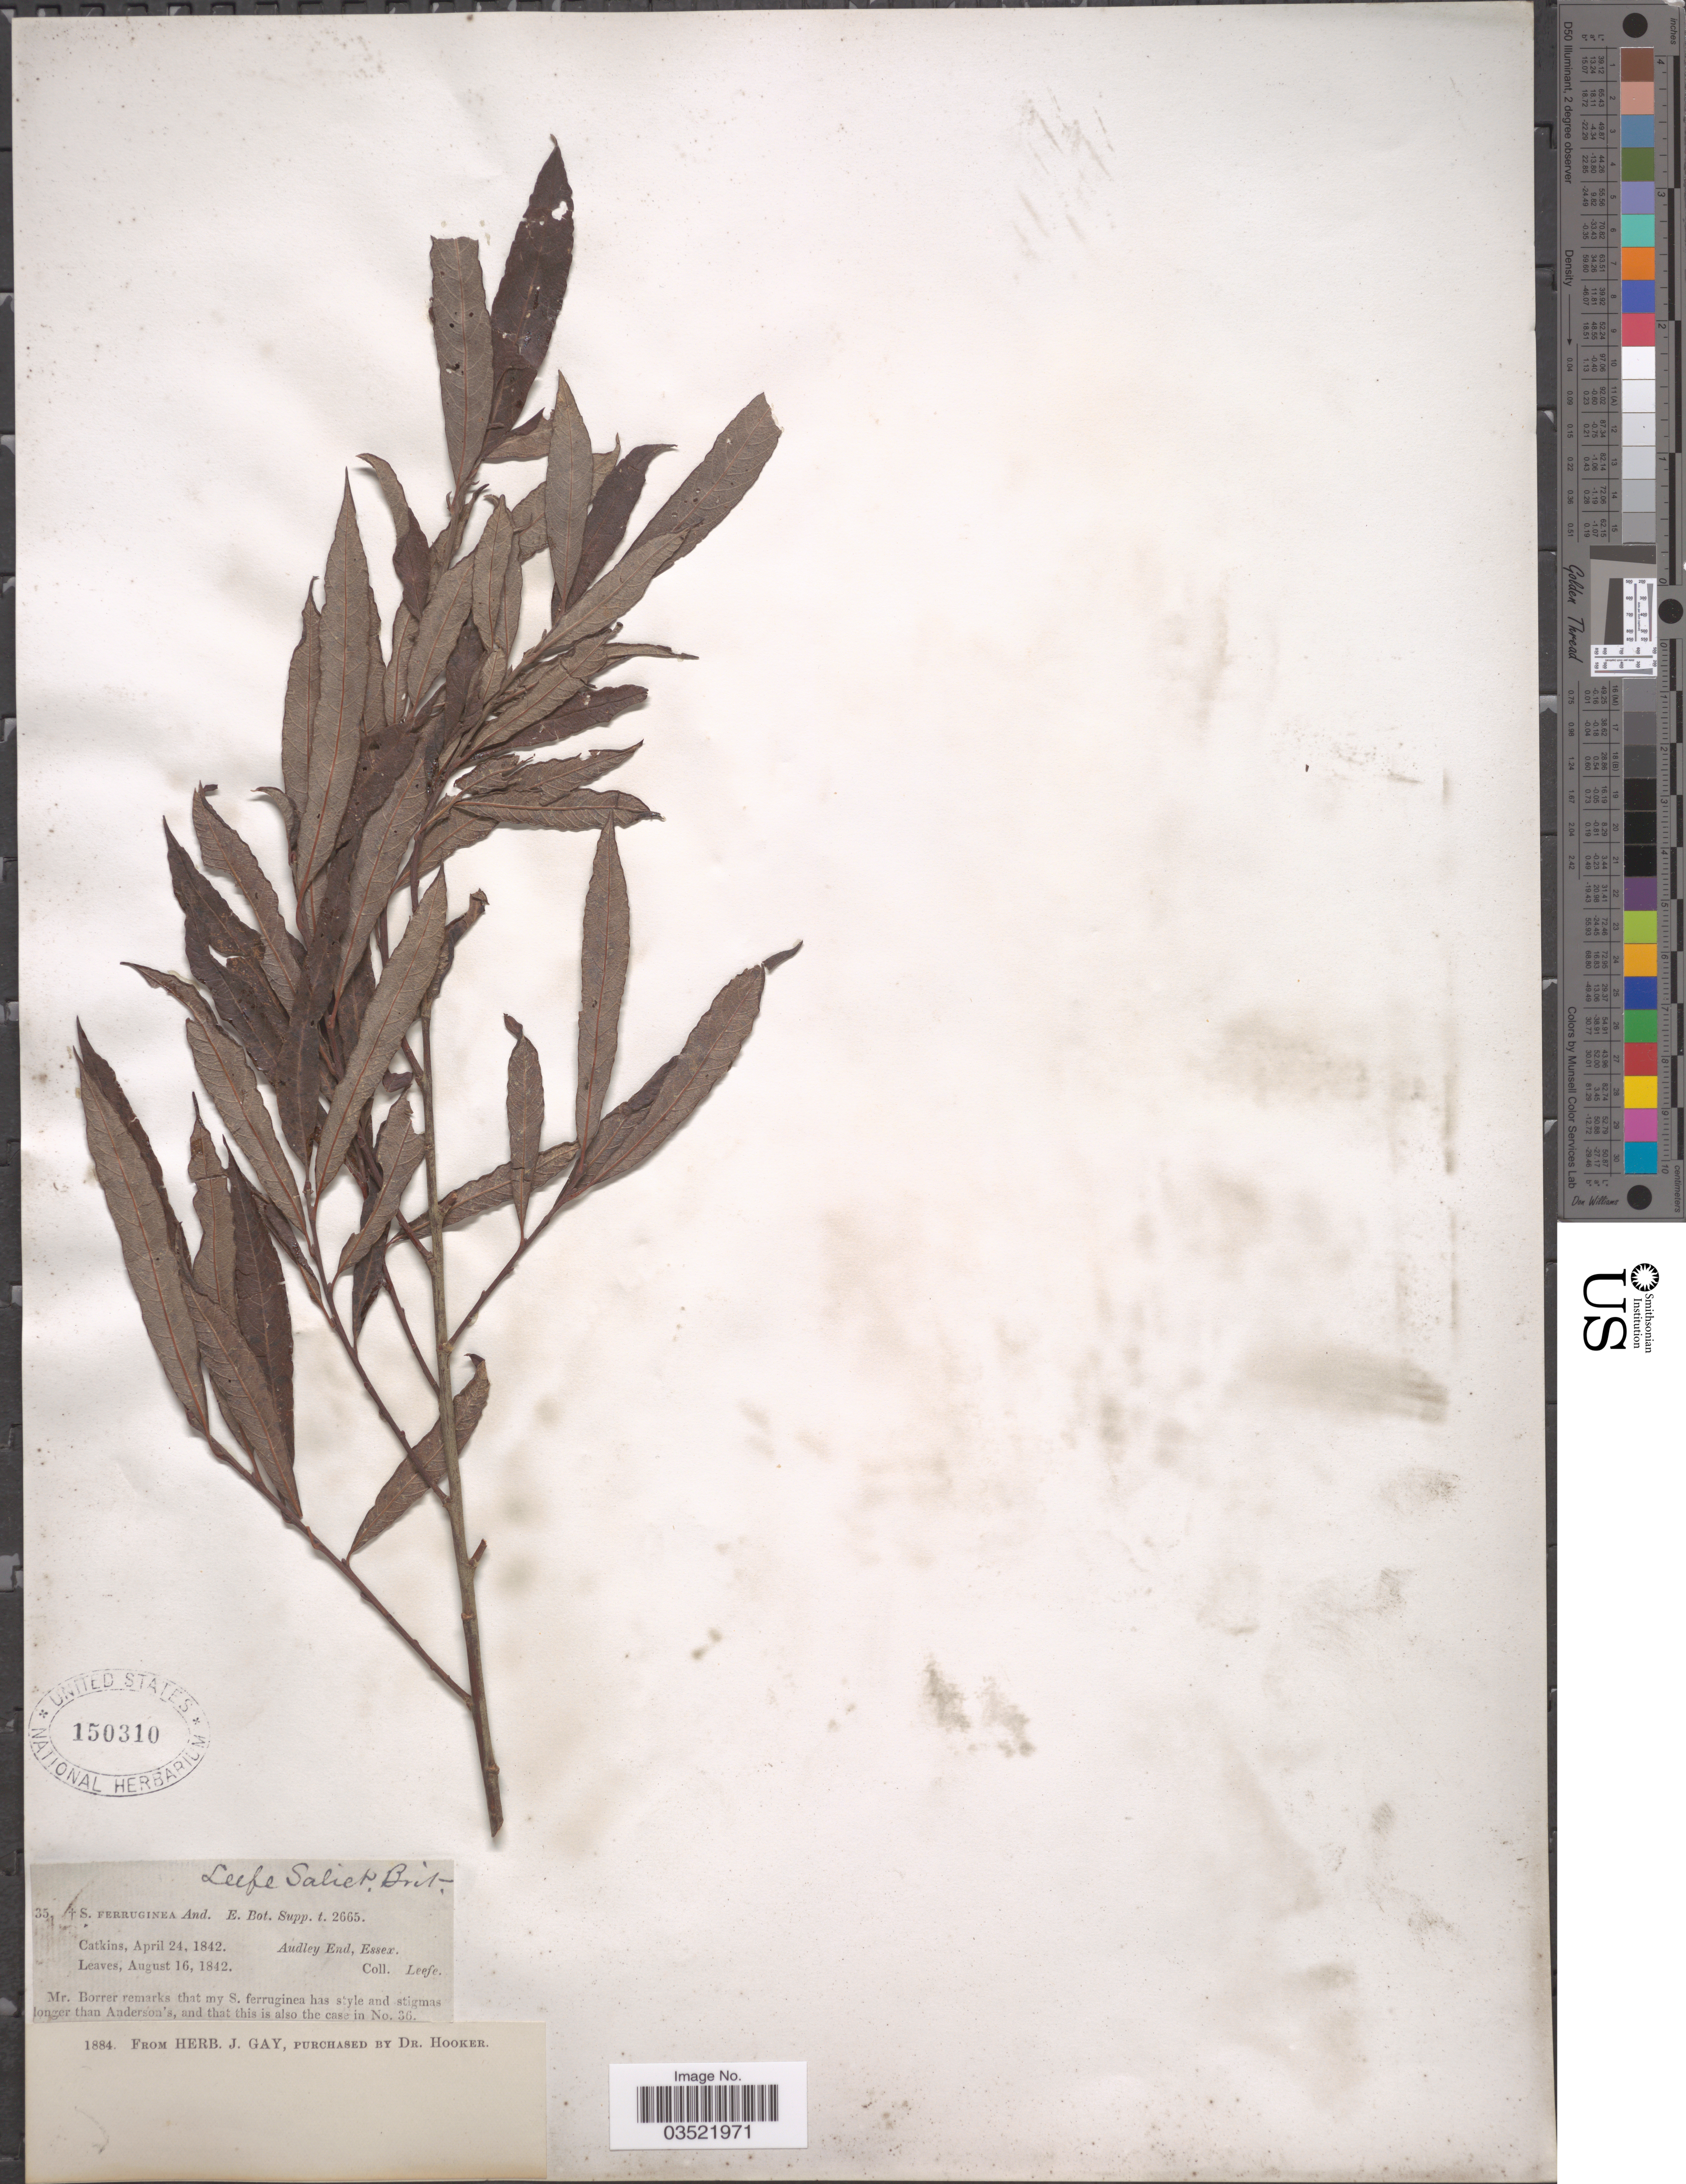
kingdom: Plantae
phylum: Tracheophyta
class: Magnoliopsida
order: Malpighiales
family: Salicaceae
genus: Salix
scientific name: Salix ferruginea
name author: G.J. Anderson ex J. Forbes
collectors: Leefe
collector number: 35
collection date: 1842-04-24/1842-08-16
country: United Kingdom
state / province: England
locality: Audley End, Essex.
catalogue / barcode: US 150310